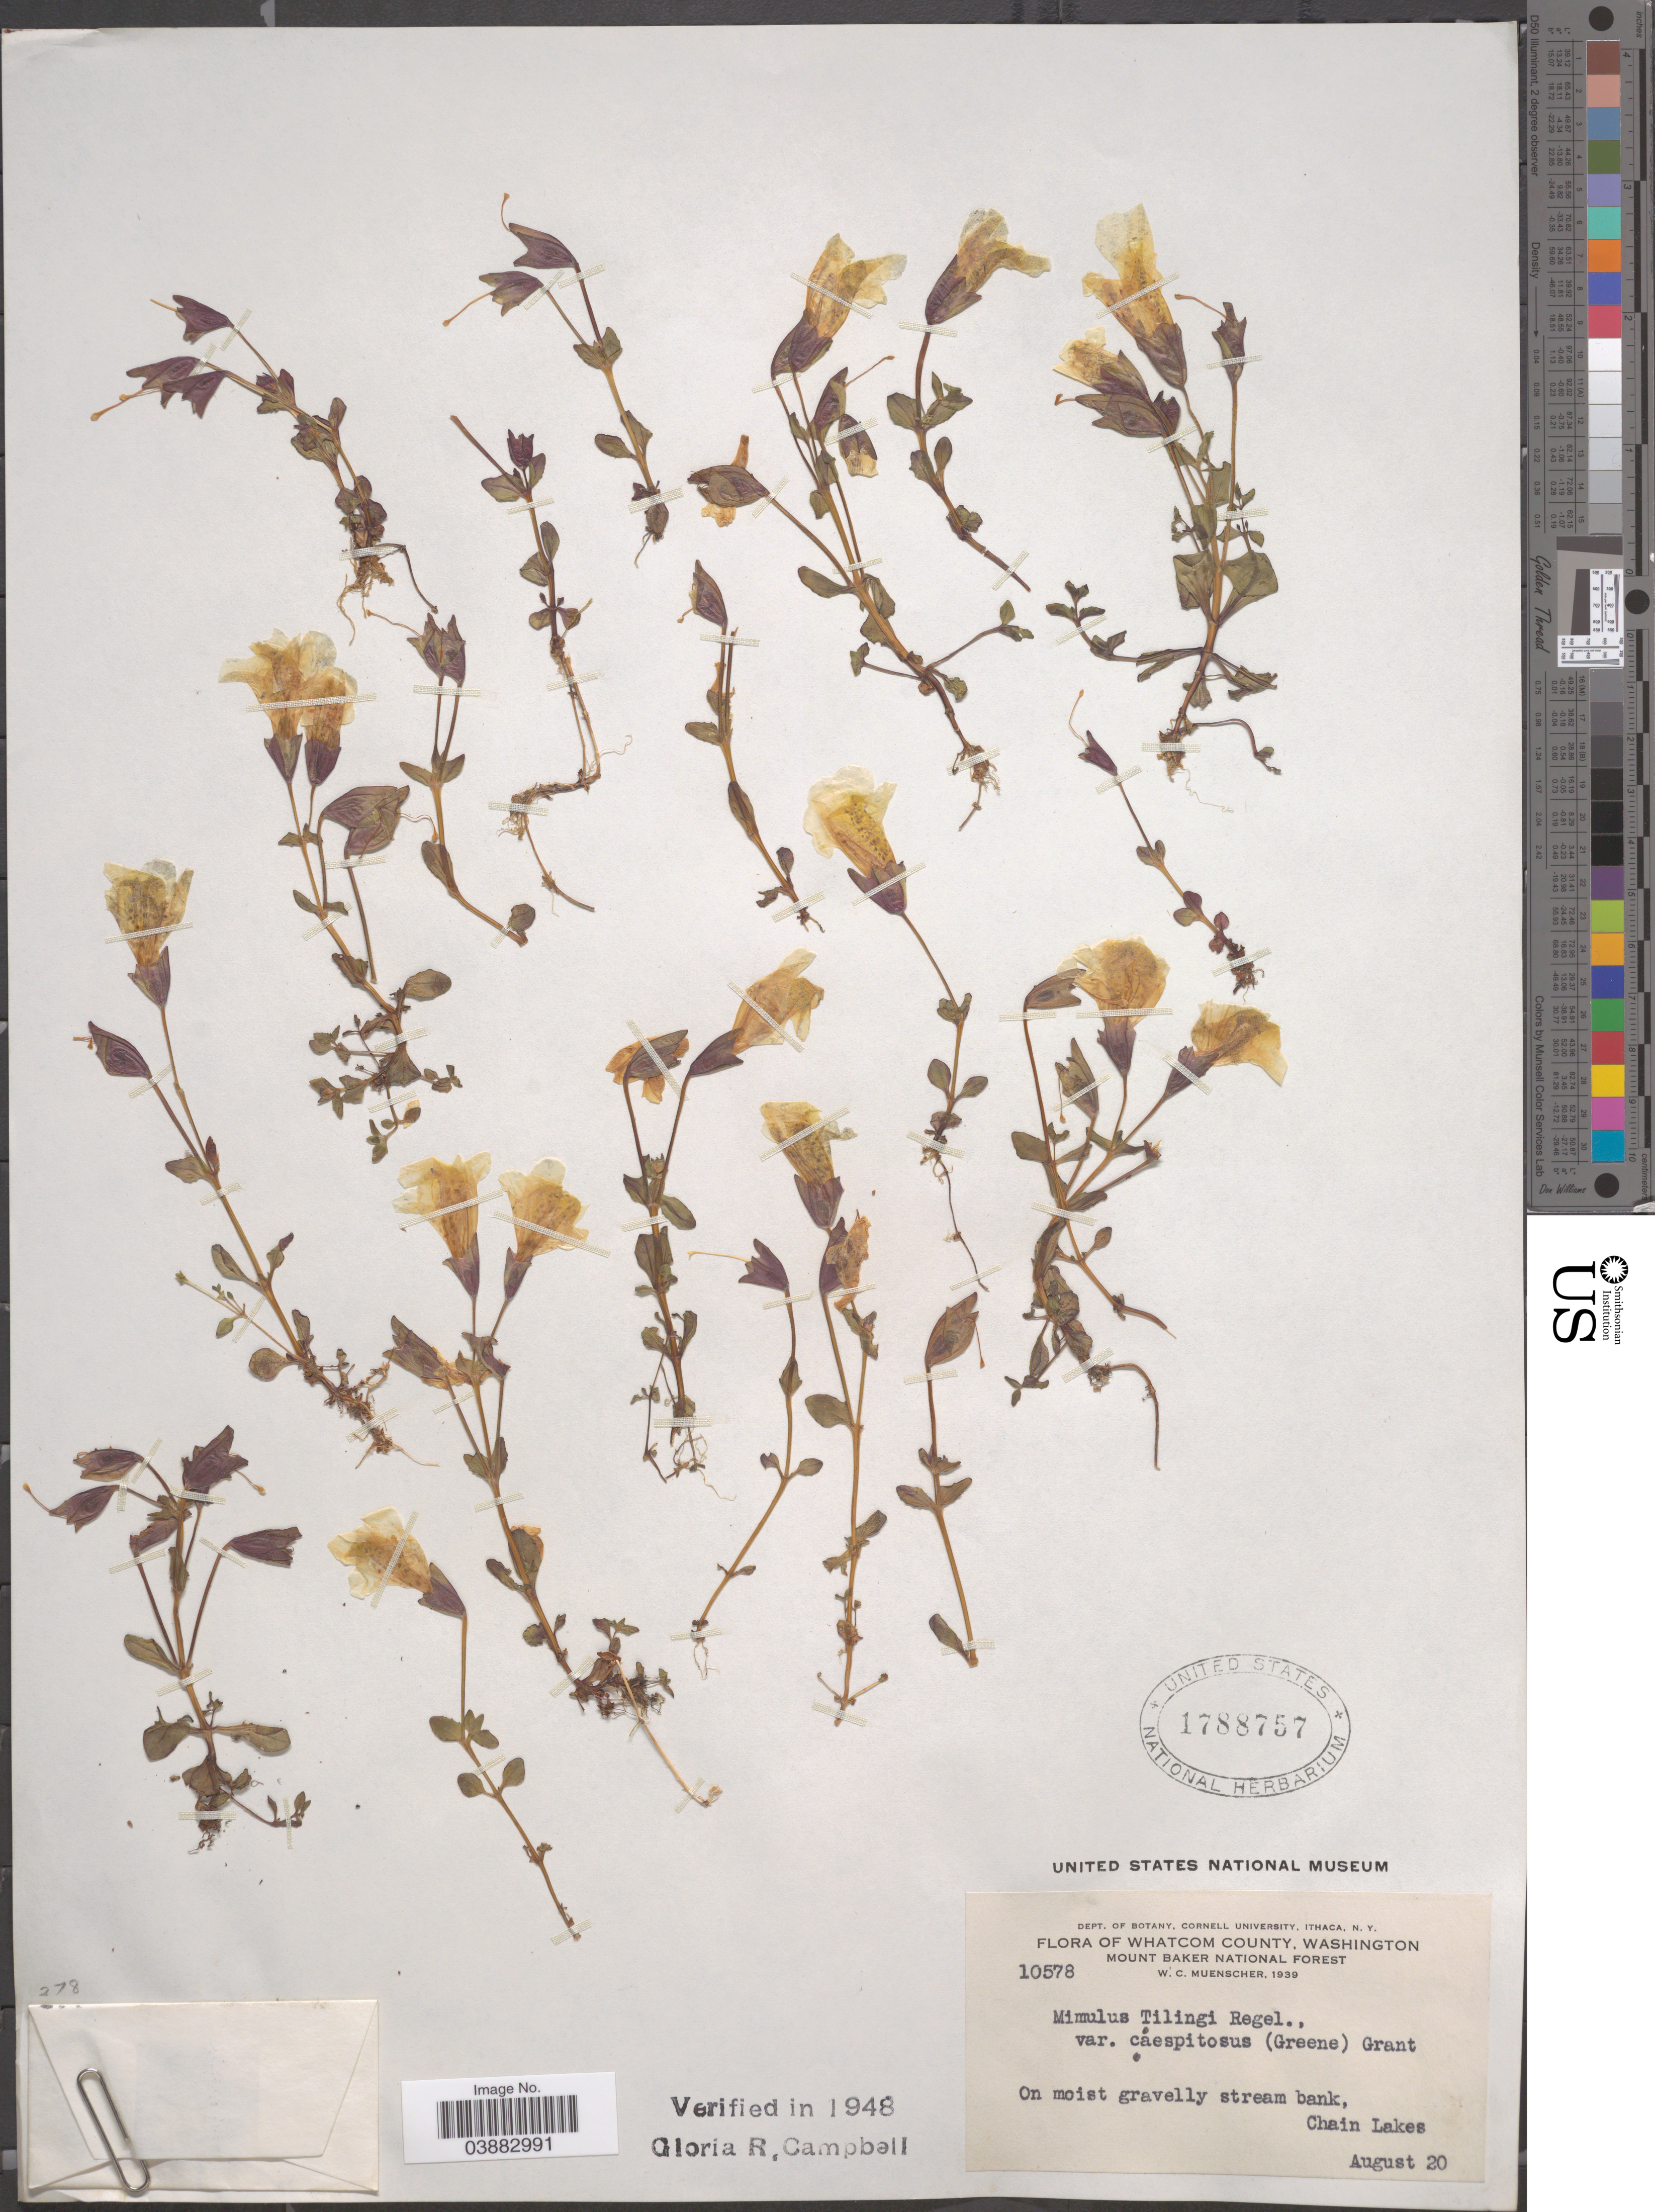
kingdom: Plantae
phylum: Tracheophyta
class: Magnoliopsida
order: Lamiales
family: Phrymaceae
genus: Mimulus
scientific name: Mimulus tilingii var. caespitosus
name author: (Greene) A.L. Grant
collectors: W. Muenscher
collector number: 10578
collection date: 1939-08-20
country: United States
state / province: Washington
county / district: Whatcom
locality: Whatcom County. Mount Baker National Forest. Chain Lakes.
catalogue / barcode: US 1788757